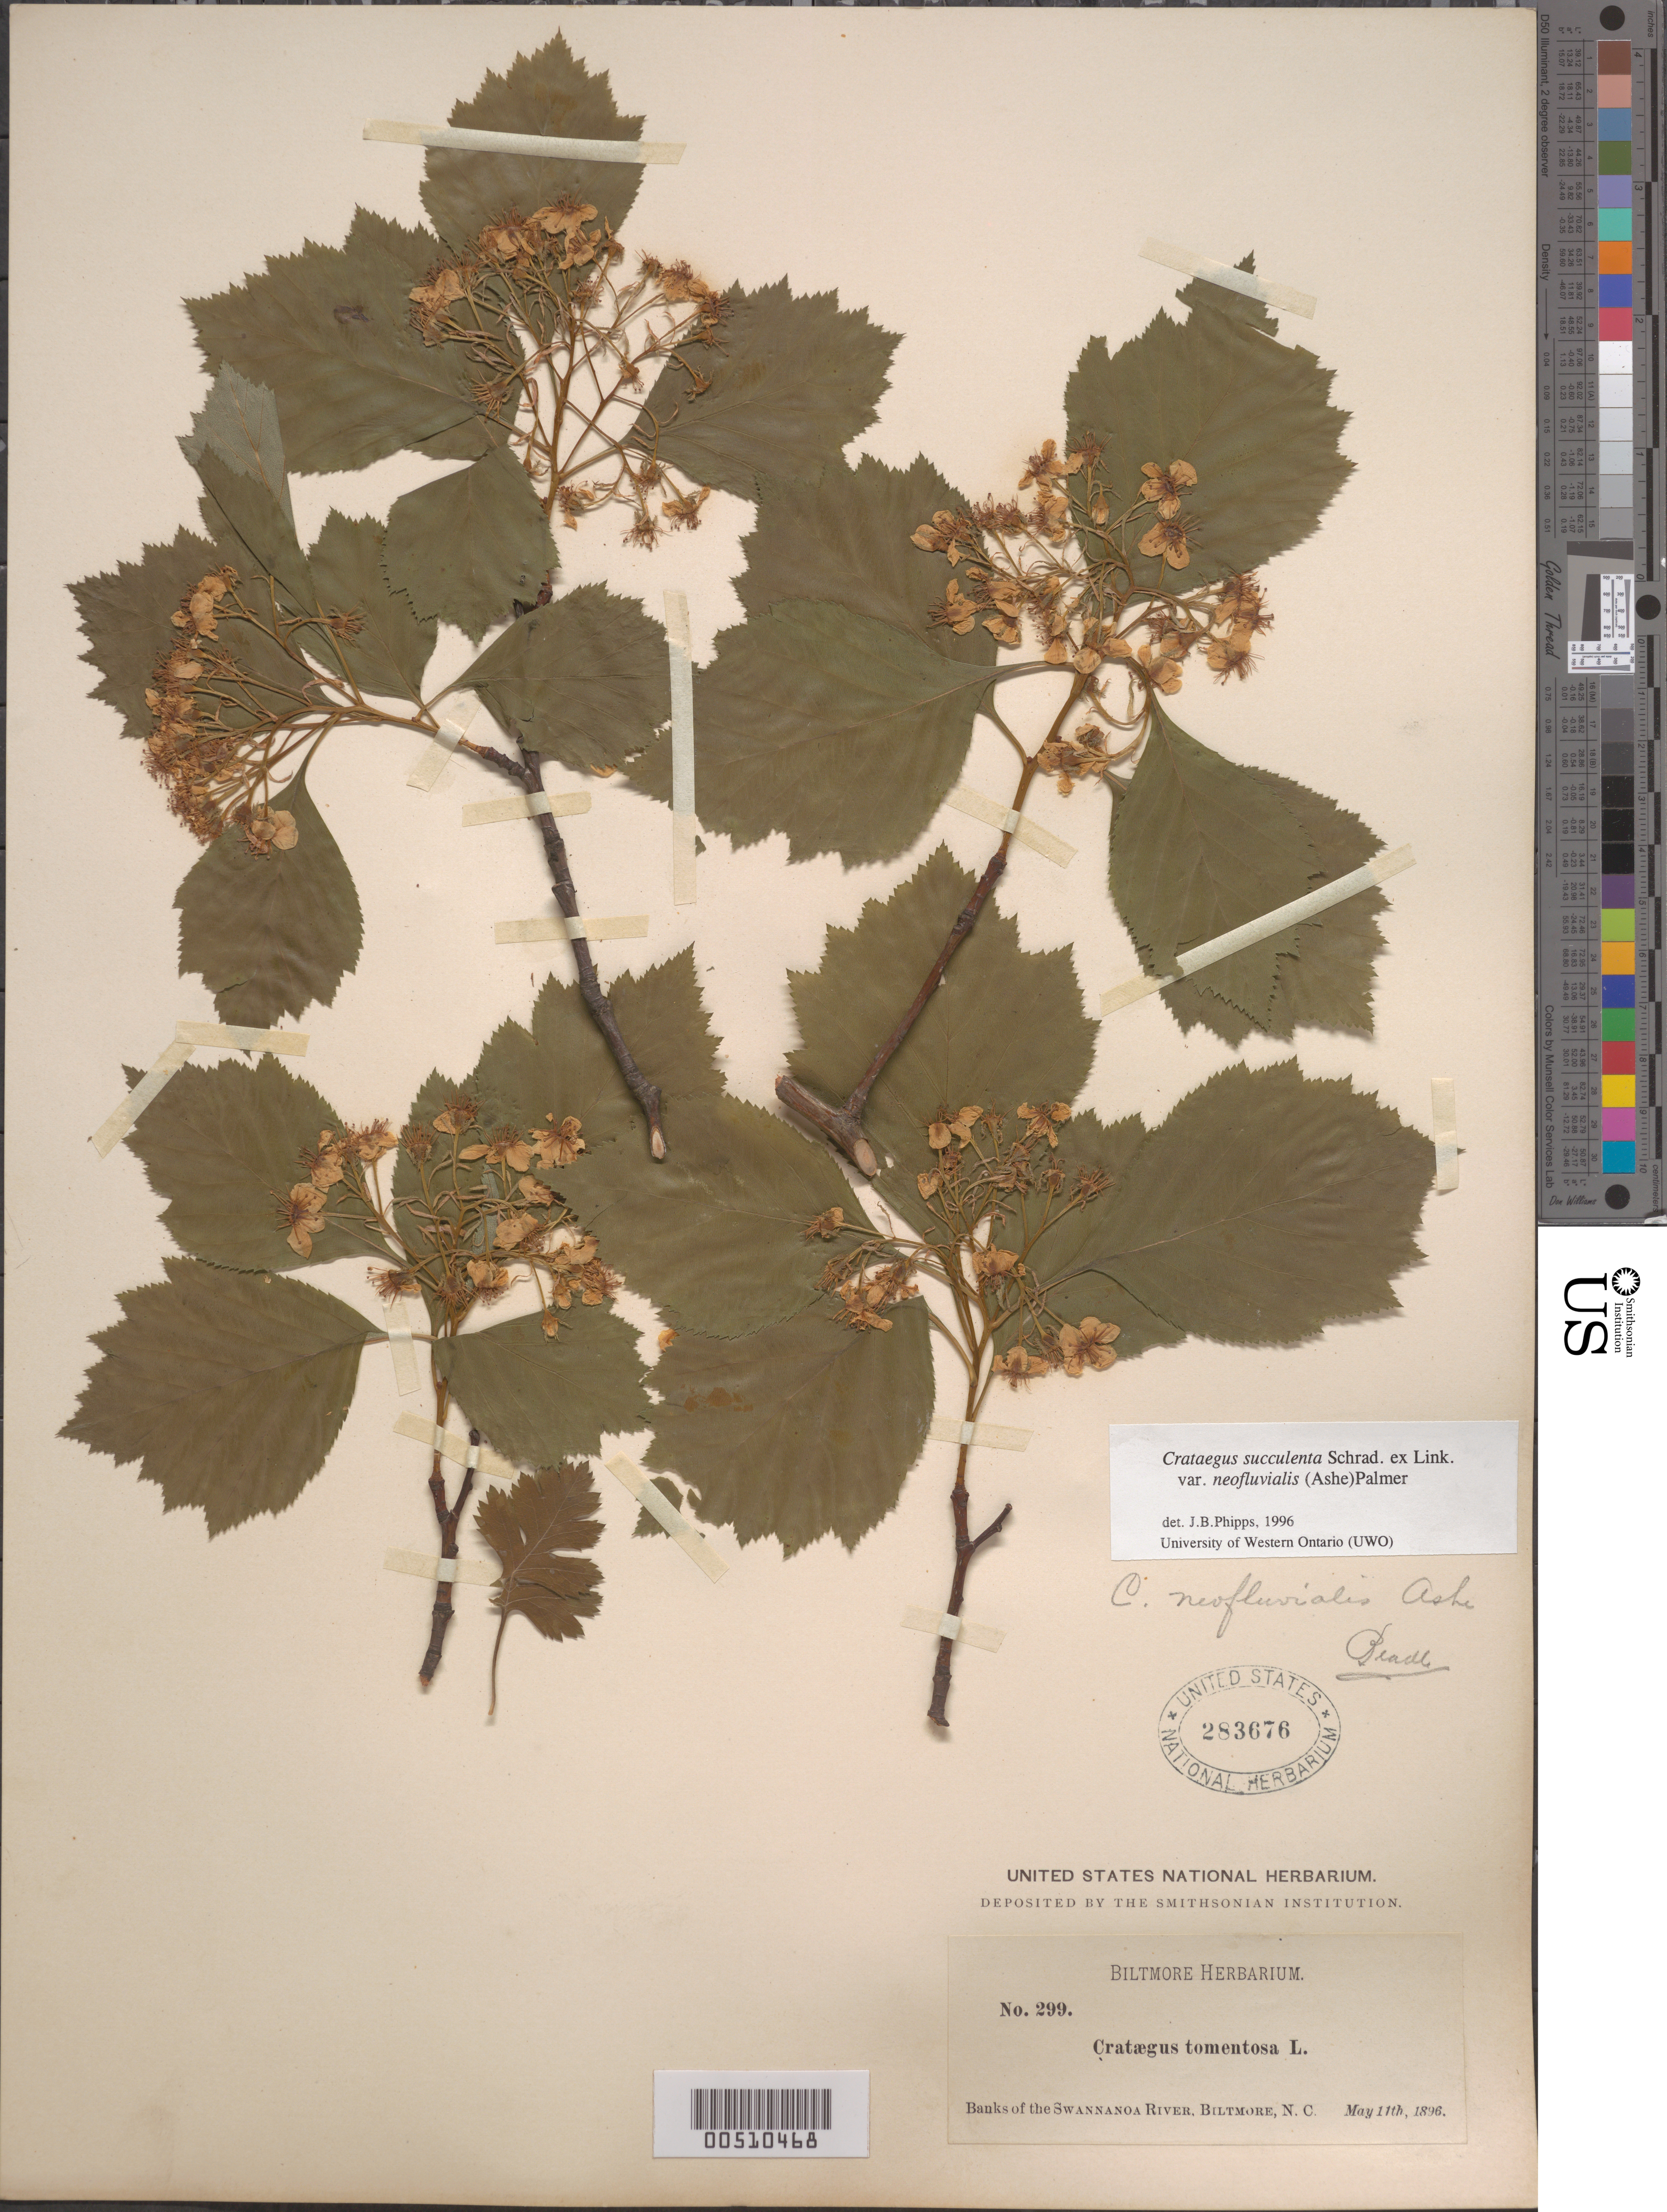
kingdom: Plantae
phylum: Tracheophyta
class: Magnoliopsida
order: Rosales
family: Rosaceae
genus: Crataegus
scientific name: Crataegus succulenta var. neofluvialis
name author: Schrad. ex Link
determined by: Phipps, James B., (UWO), University of Western Ontario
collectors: ex herb. Biltmore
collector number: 299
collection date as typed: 11 May 1896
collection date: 1896-05-11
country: United States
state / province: North Carolina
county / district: Buncombe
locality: Banks of the Swannanoa River, Biltmore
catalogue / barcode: US 283676